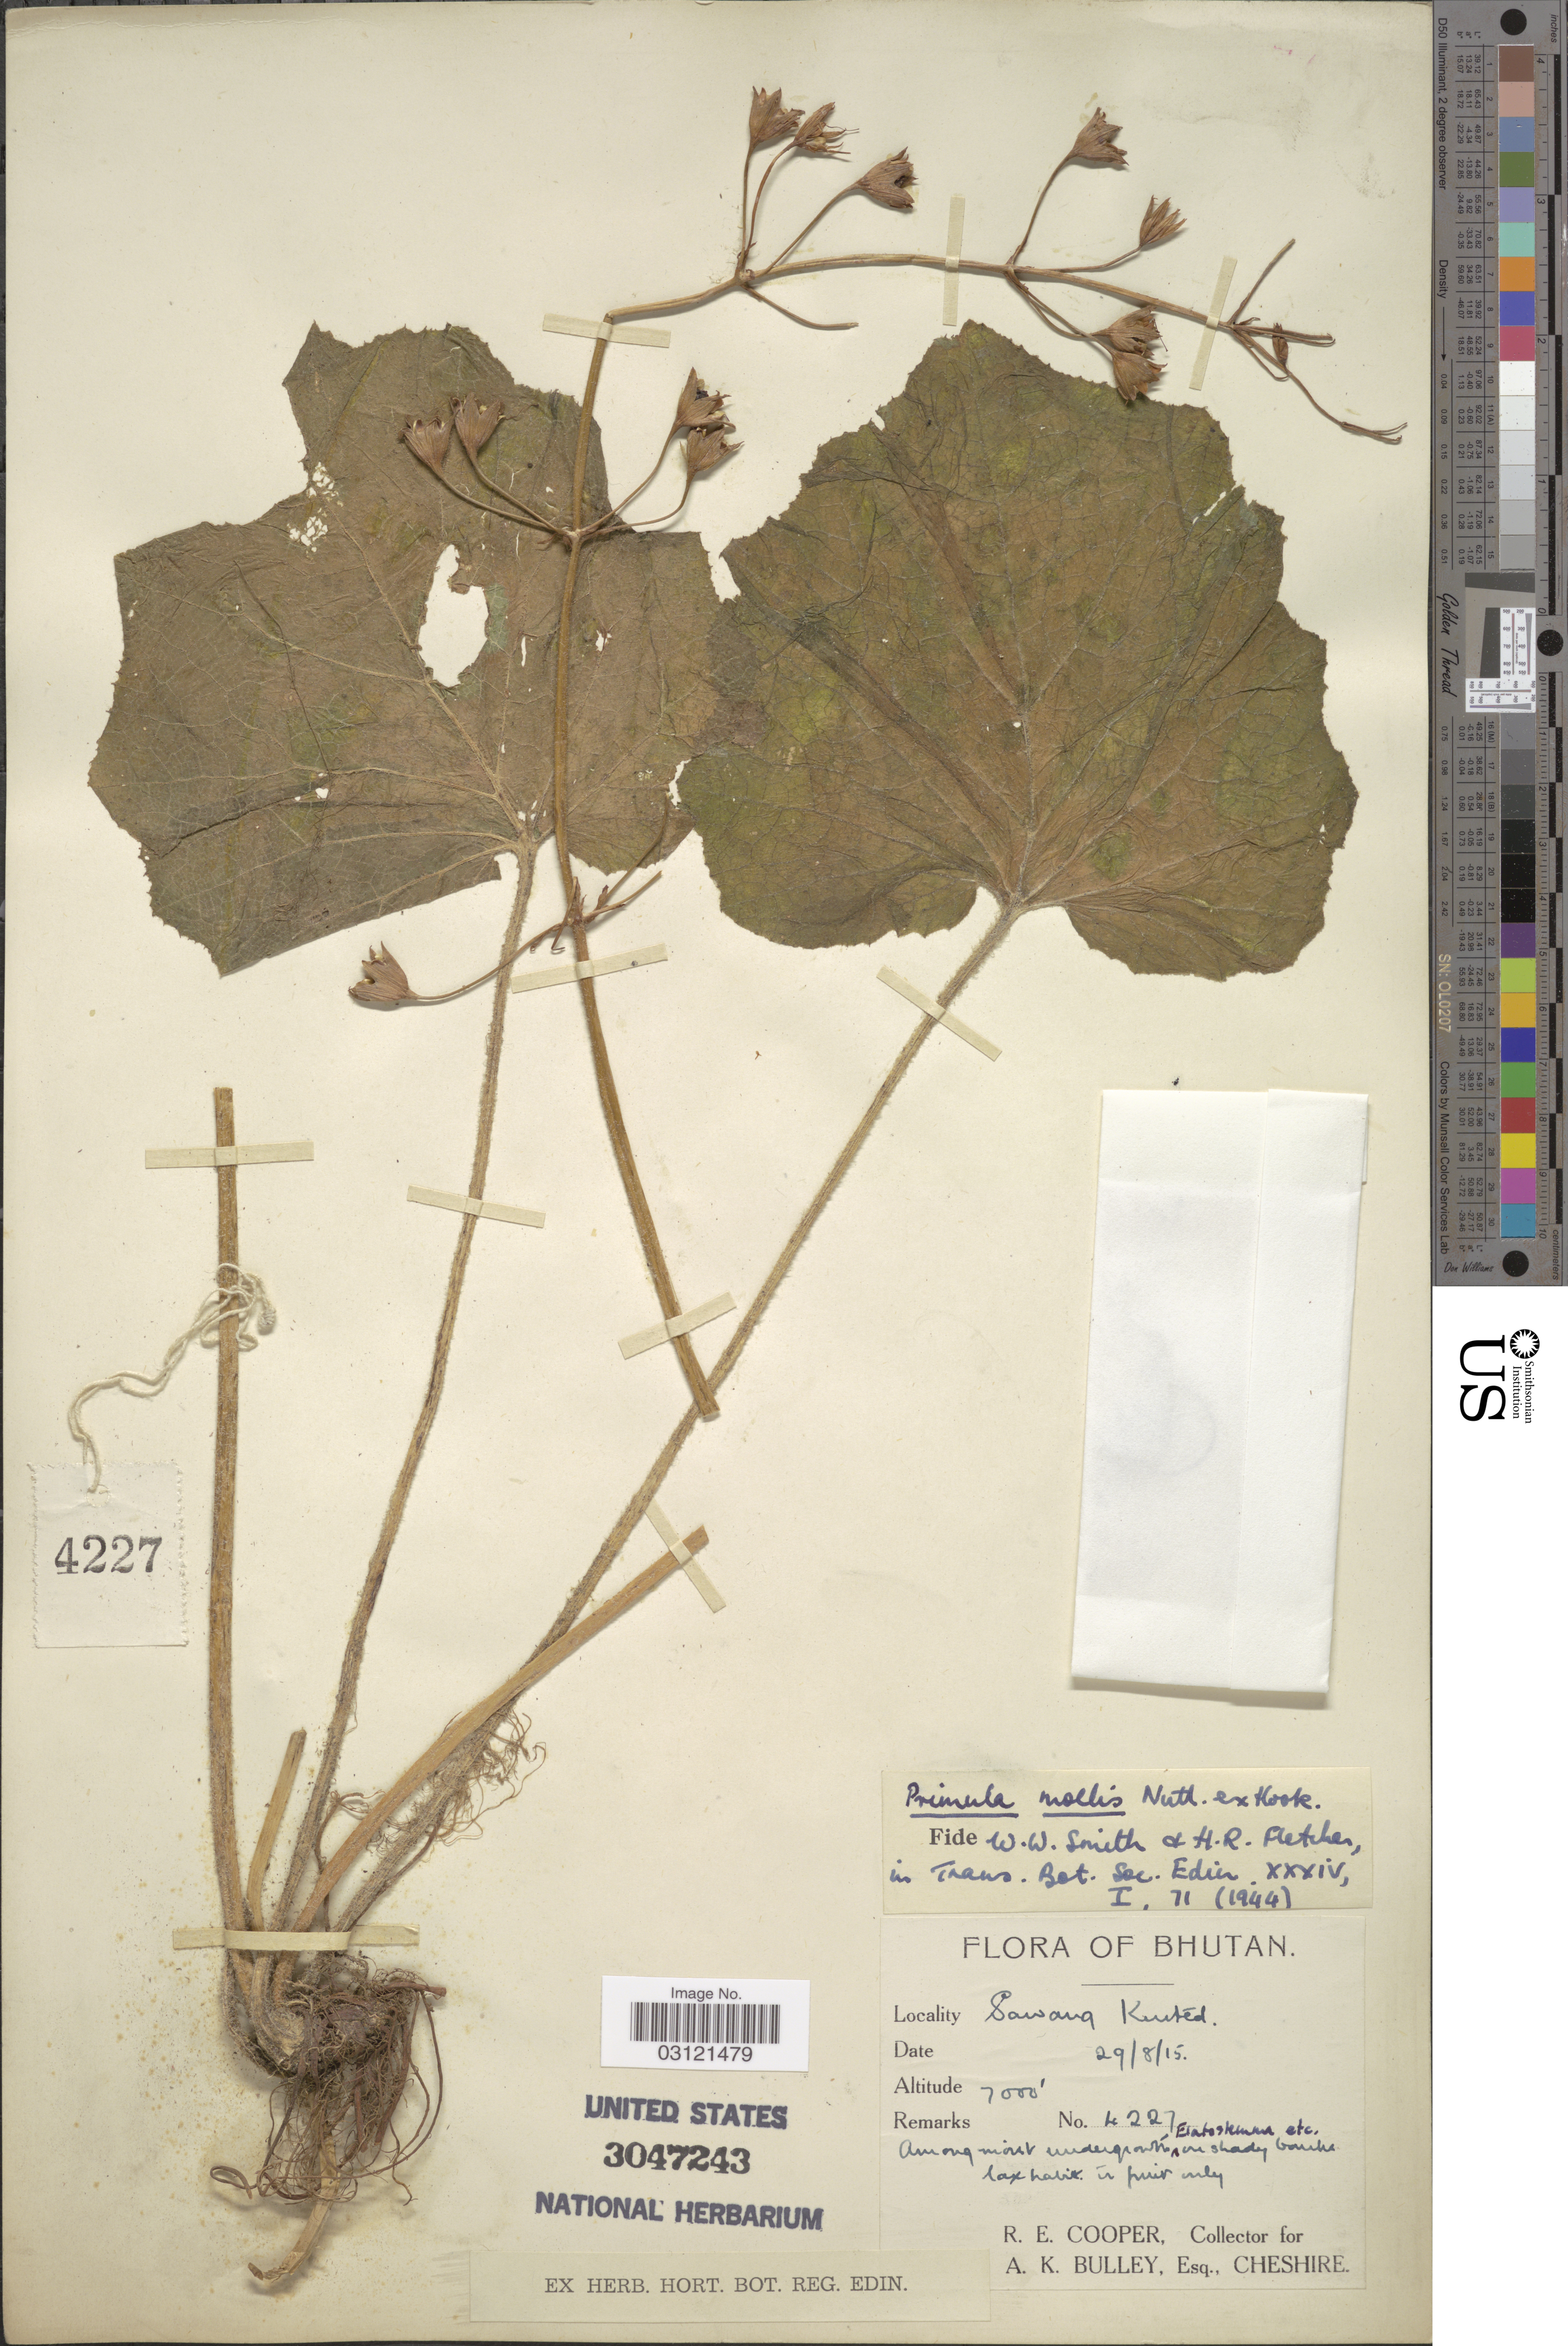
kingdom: Plantae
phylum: Tracheophyta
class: Magnoliopsida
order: Ericales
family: Primulaceae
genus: Primula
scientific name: Primula mollis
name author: Nutt. ex Hook.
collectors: R. E. Cooper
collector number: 4227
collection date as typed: Transcribed d/m/y: 29/8/15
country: Bhutan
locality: Sawang Kented [interpreted].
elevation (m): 2134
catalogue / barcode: US 3047243